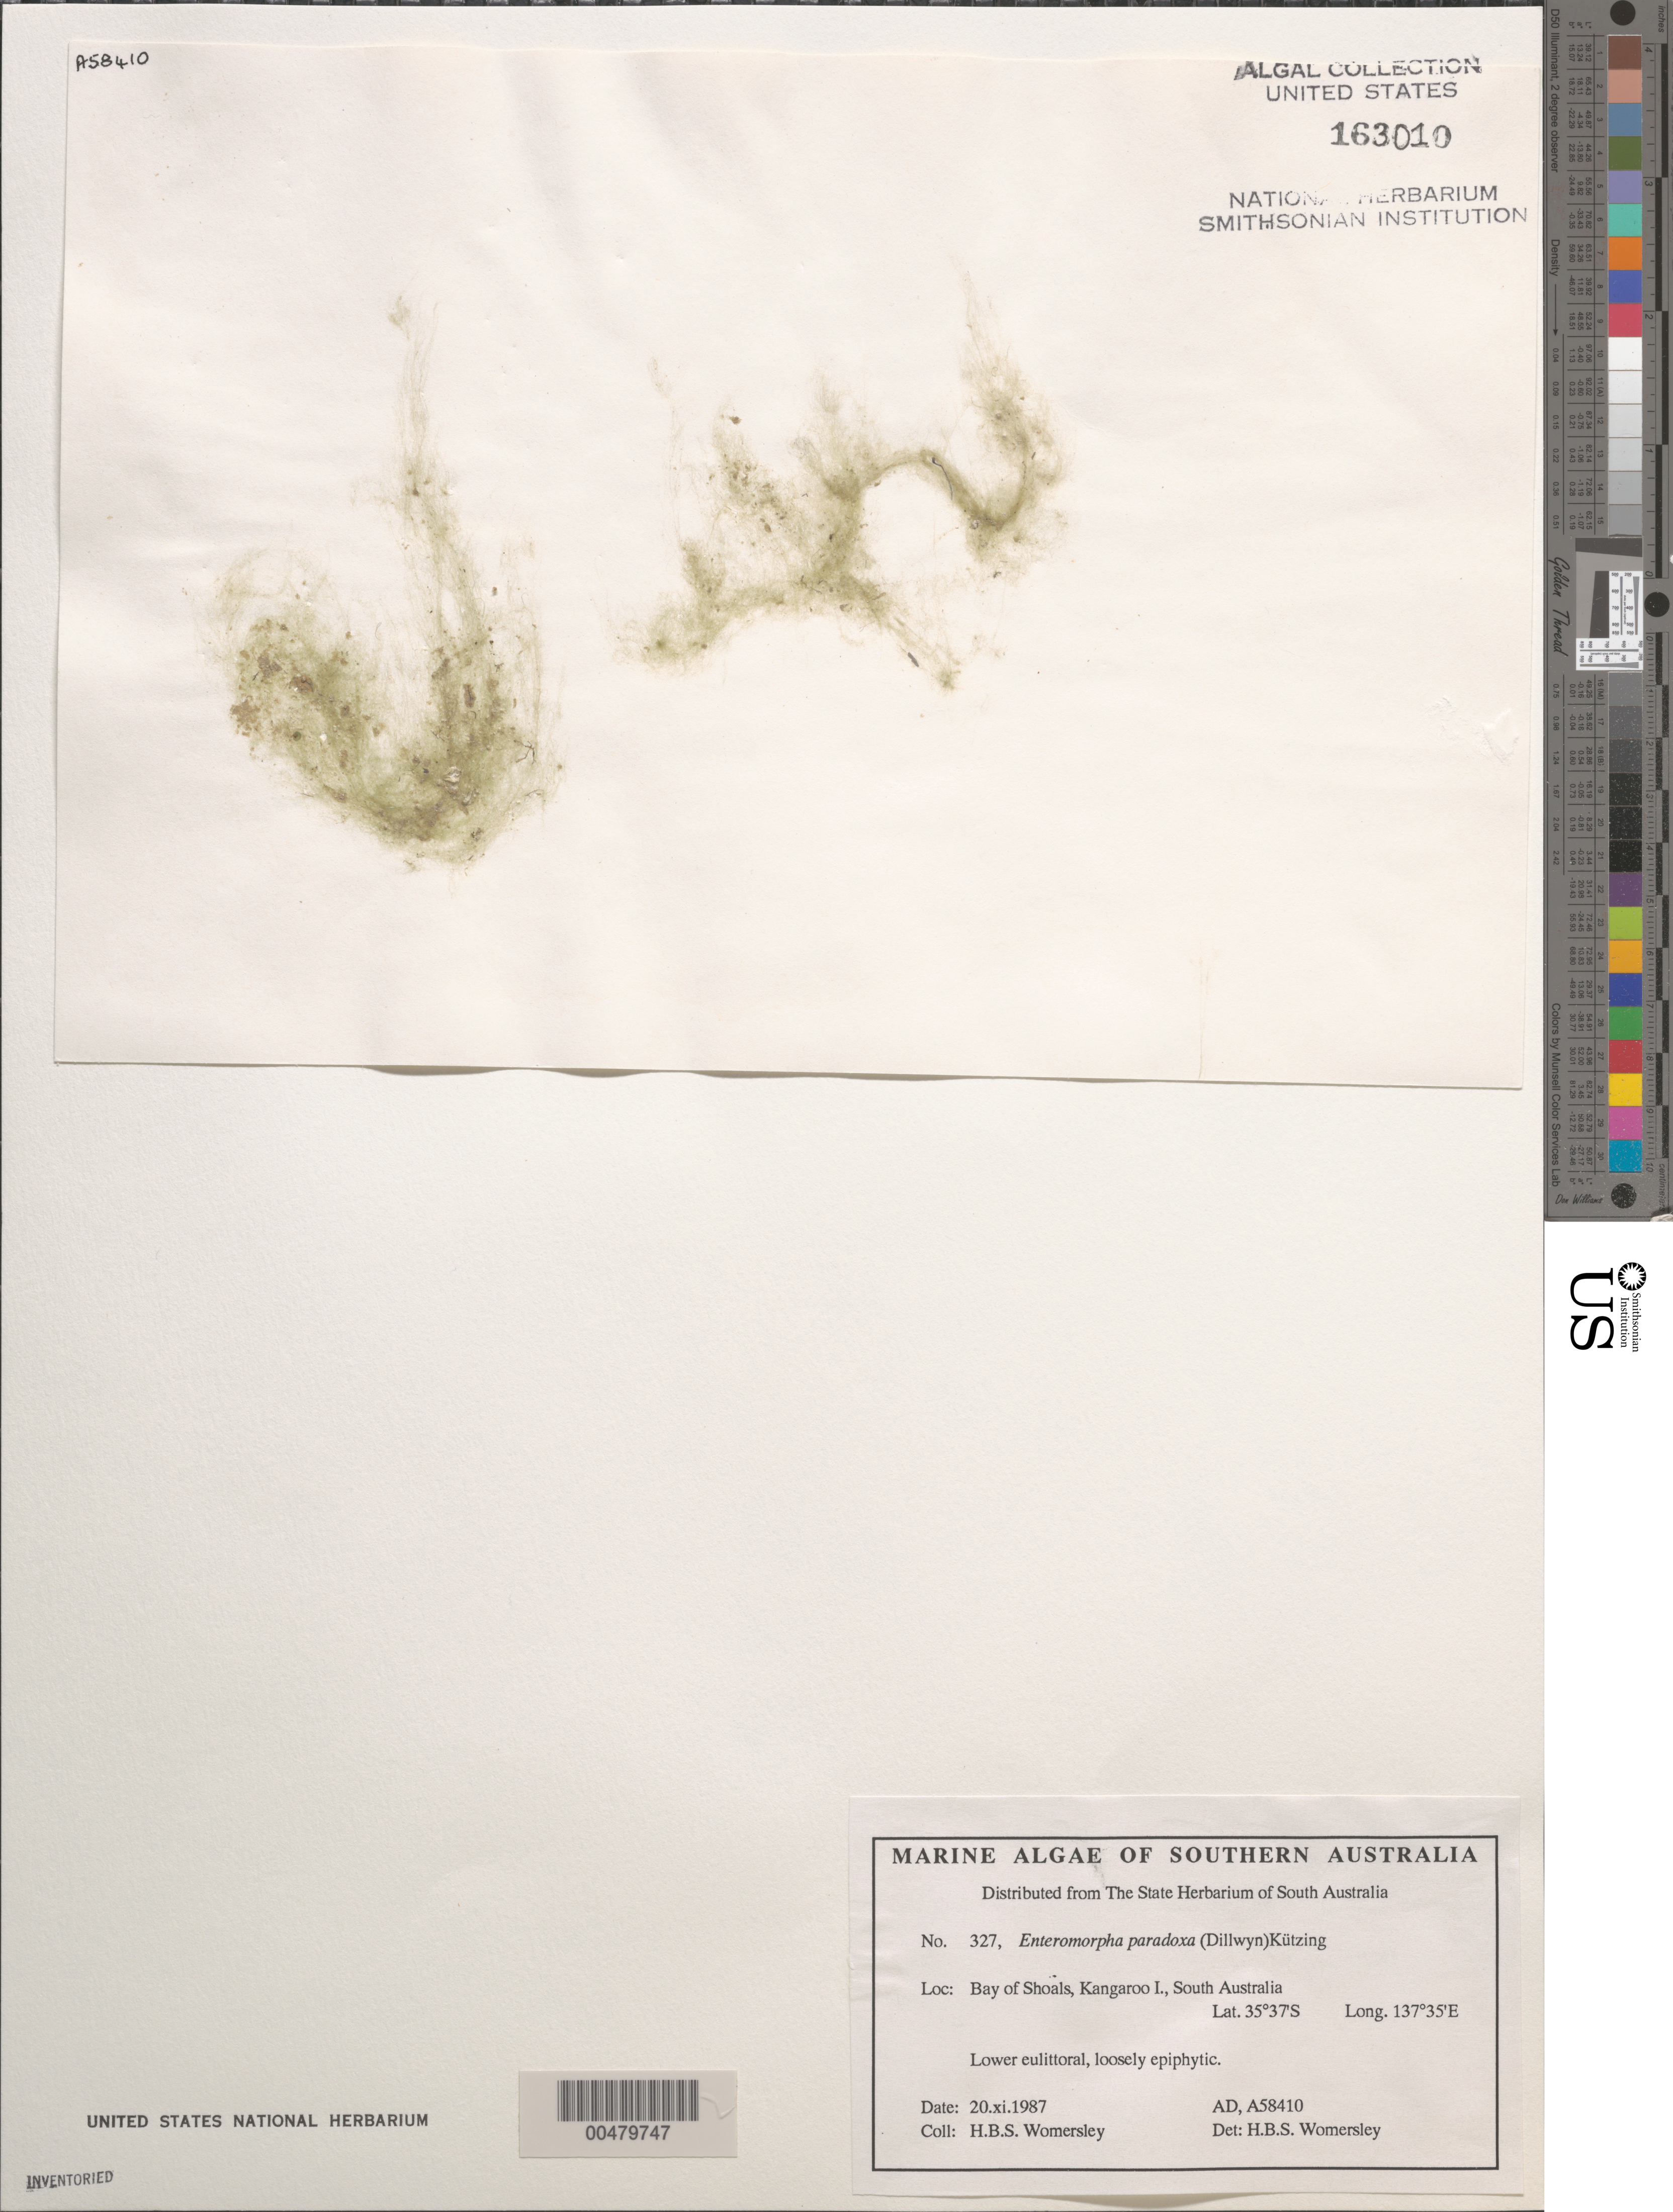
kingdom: Plantae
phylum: Chlorophyta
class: Ulvophyceae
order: Ulvales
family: Ulvaceae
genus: Ulva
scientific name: Ulva flexuosa subsp. paradoxa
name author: (C. Agardh) M.J. Wynne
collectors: H. B. S. Womersley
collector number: Ad A58410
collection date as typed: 20 Nov 1987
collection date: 1987-11-20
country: Australia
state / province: South Australia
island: Kangaroo Island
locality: Bay of Shoals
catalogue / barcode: US 163010